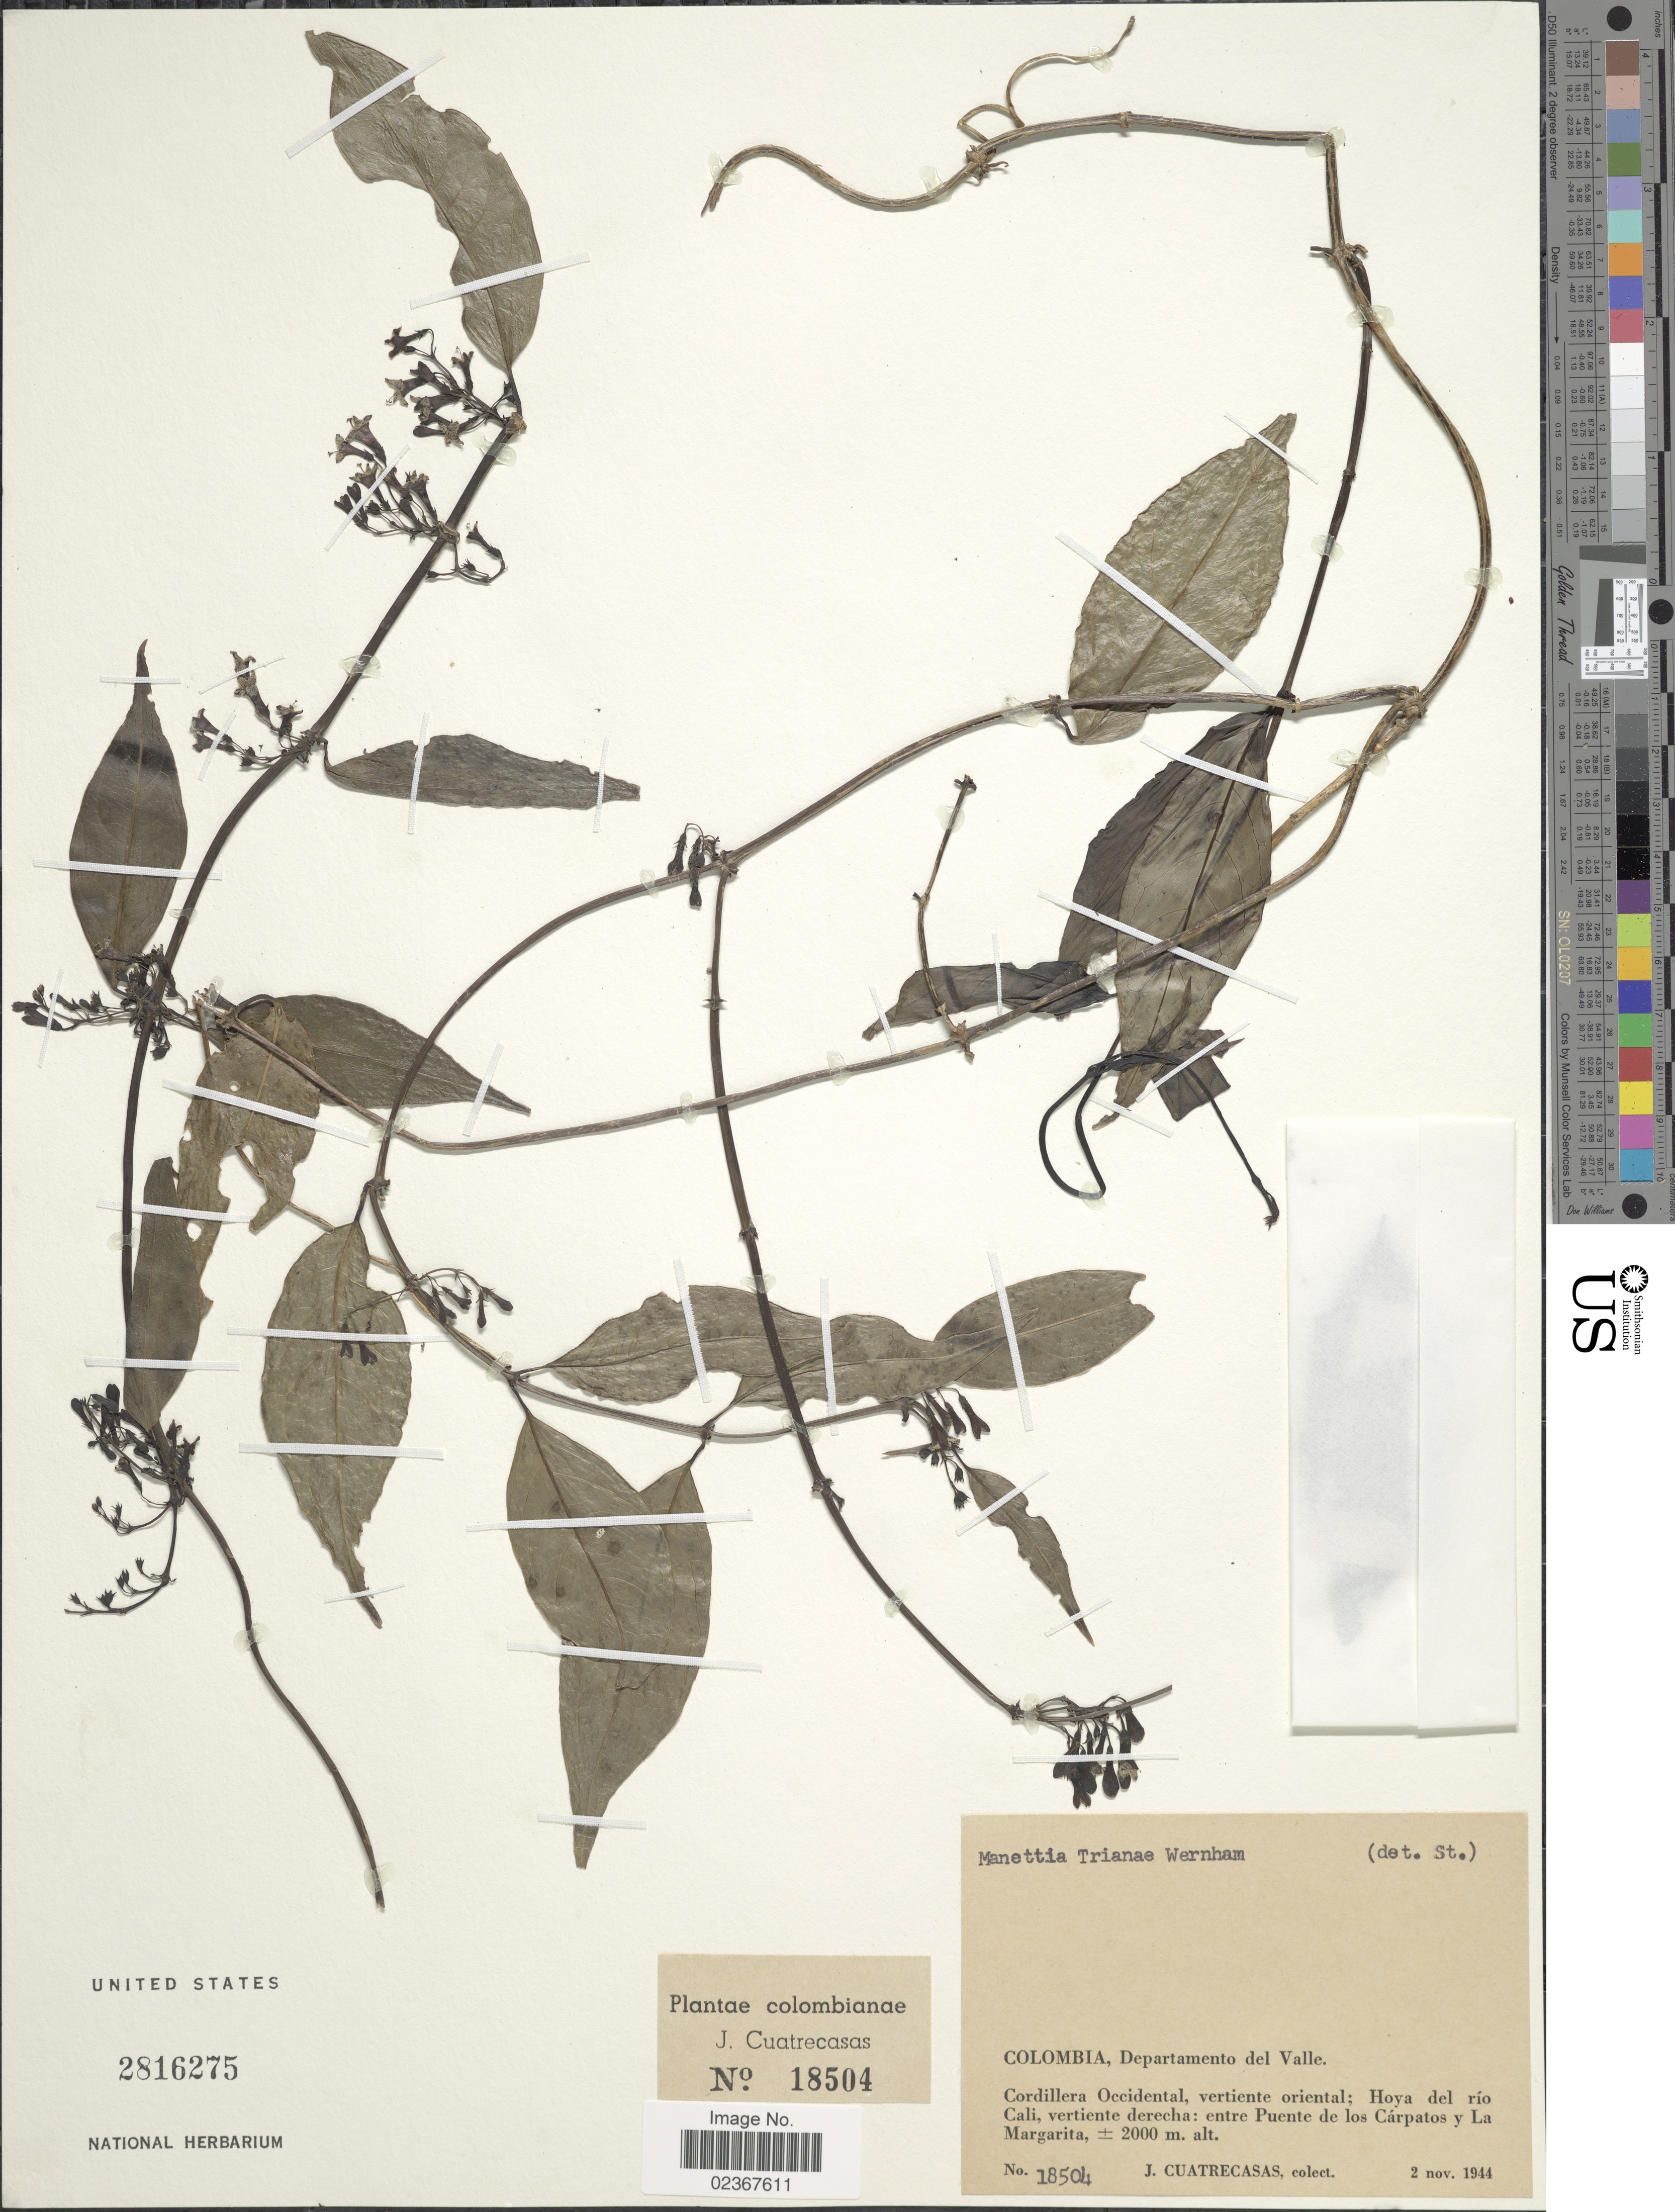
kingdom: Plantae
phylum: Tracheophyta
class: Magnoliopsida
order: Gentianales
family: Rubiaceae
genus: Manettia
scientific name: Manettia trianae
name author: Wernham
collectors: J. Cuatrecasas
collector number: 18504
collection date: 1944-11-02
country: Colombia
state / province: Valle del Cauca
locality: Departmento del Valle, Cordillera Occidental, vertiente oriental; Hoya del río Cali, vertiente derecha; entre Puente de los Cárpatos y La Margarita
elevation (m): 2000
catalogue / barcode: US 2816275